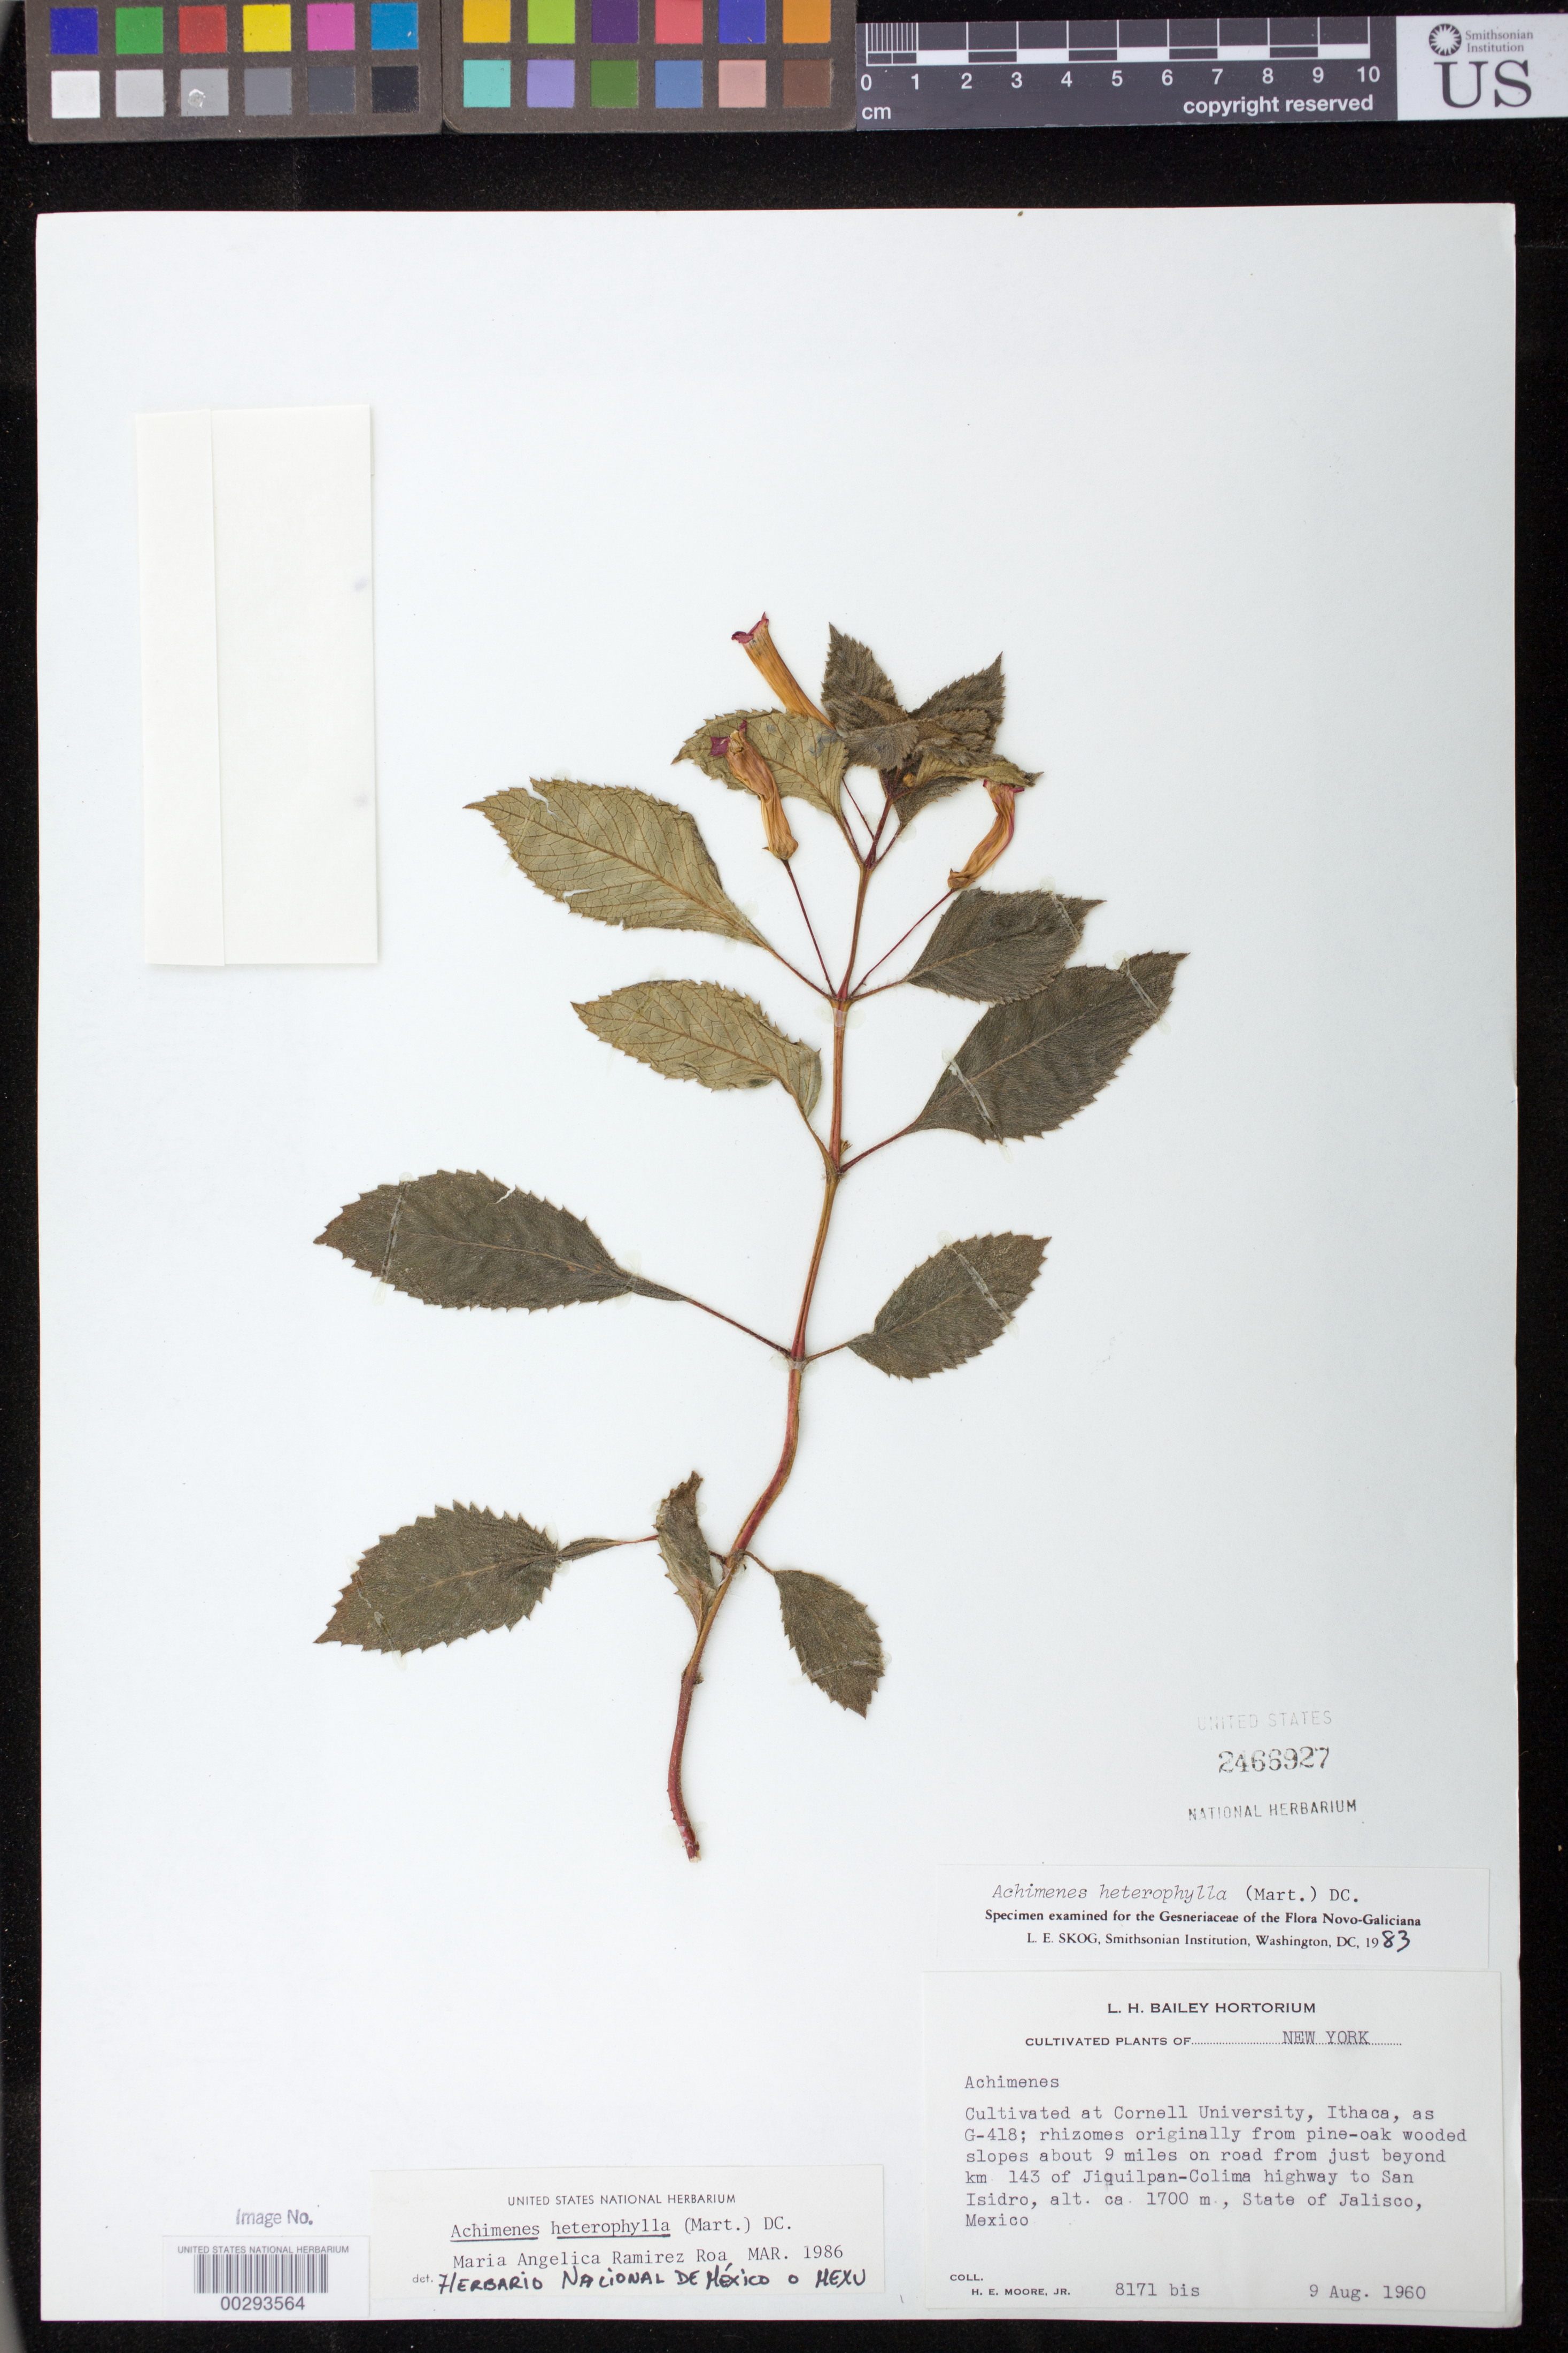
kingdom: Plantae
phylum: Tracheophyta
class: Magnoliopsida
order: Lamiales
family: Gesneriaceae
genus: Achimenes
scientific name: Achimenes heterophylla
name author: (Mart.) DC.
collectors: H. E. Moore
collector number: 8171 bis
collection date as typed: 09 Aug 1960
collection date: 1960-08-09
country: Mexico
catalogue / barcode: US 2466927